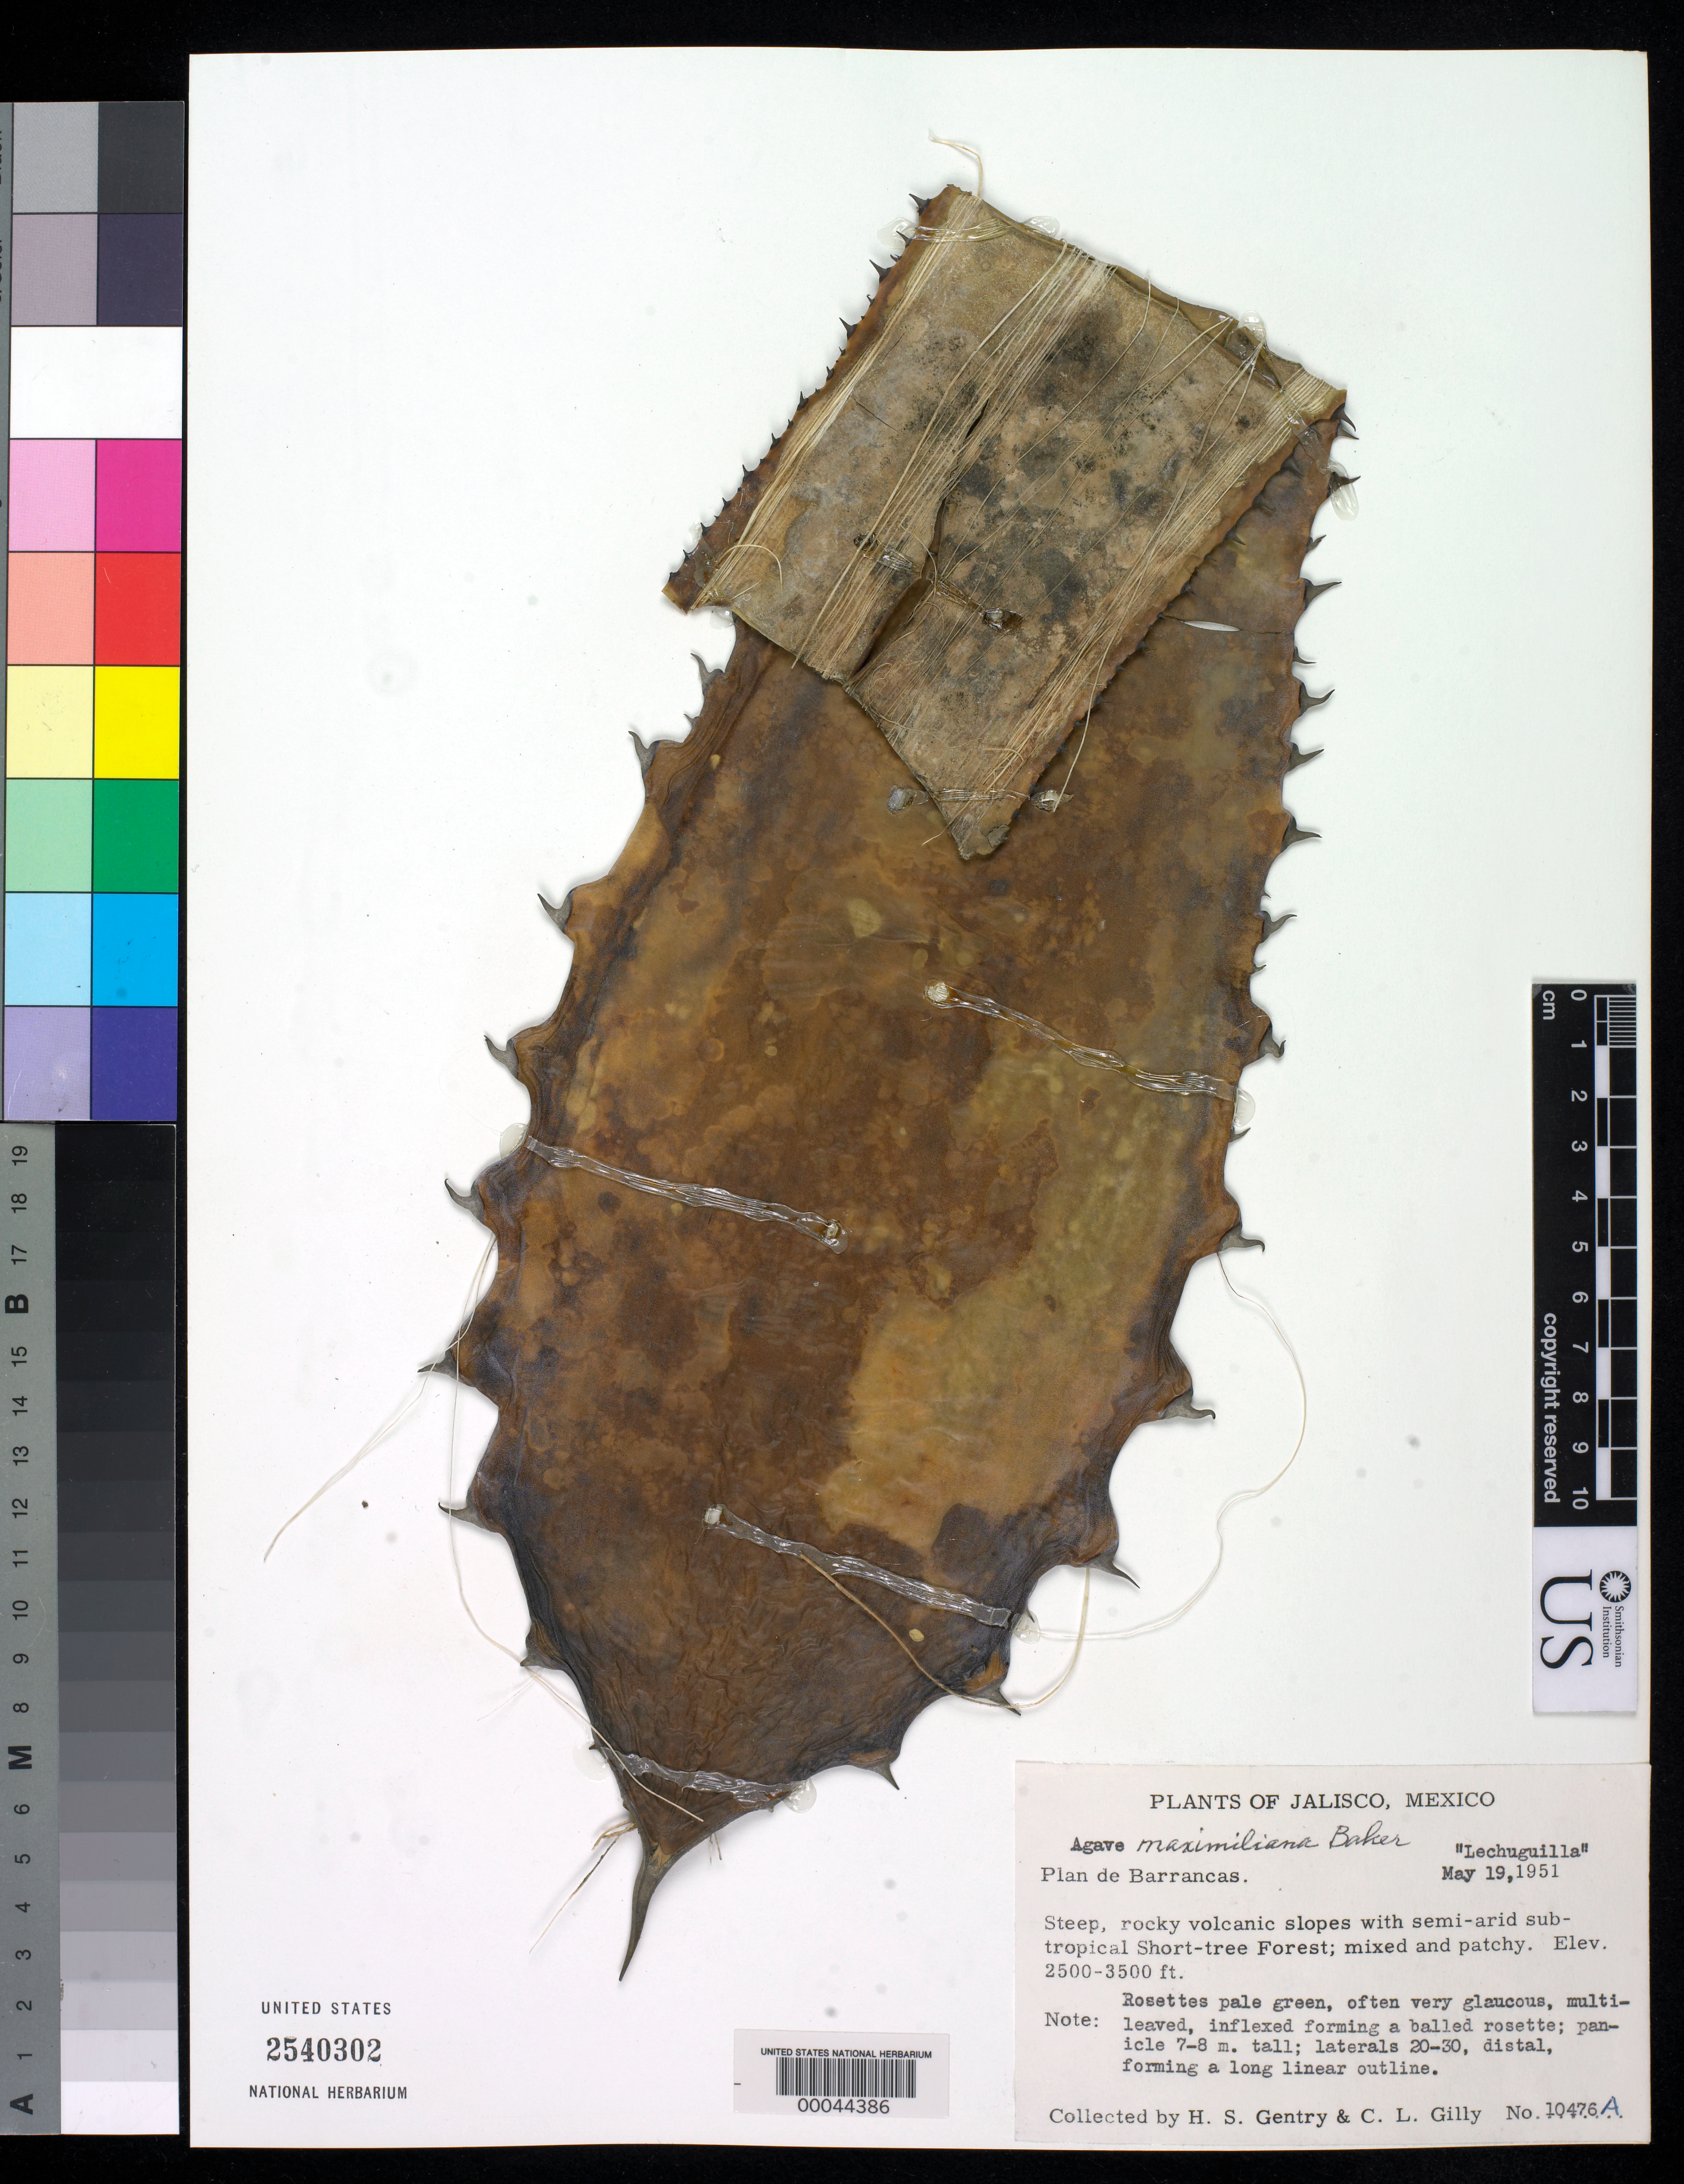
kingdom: Plantae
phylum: Tracheophyta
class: Liliopsida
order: Asparagales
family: Asparagaceae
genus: Agave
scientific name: Agave maximiliana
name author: Baker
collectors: H. S. Gentry & C. Gilly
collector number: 10476a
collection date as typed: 19 May 1951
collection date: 1951-05-19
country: Mexico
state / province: Jalisco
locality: Plan de barrancas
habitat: Steep, rocky volcanic slopes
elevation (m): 762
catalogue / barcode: US 2540302